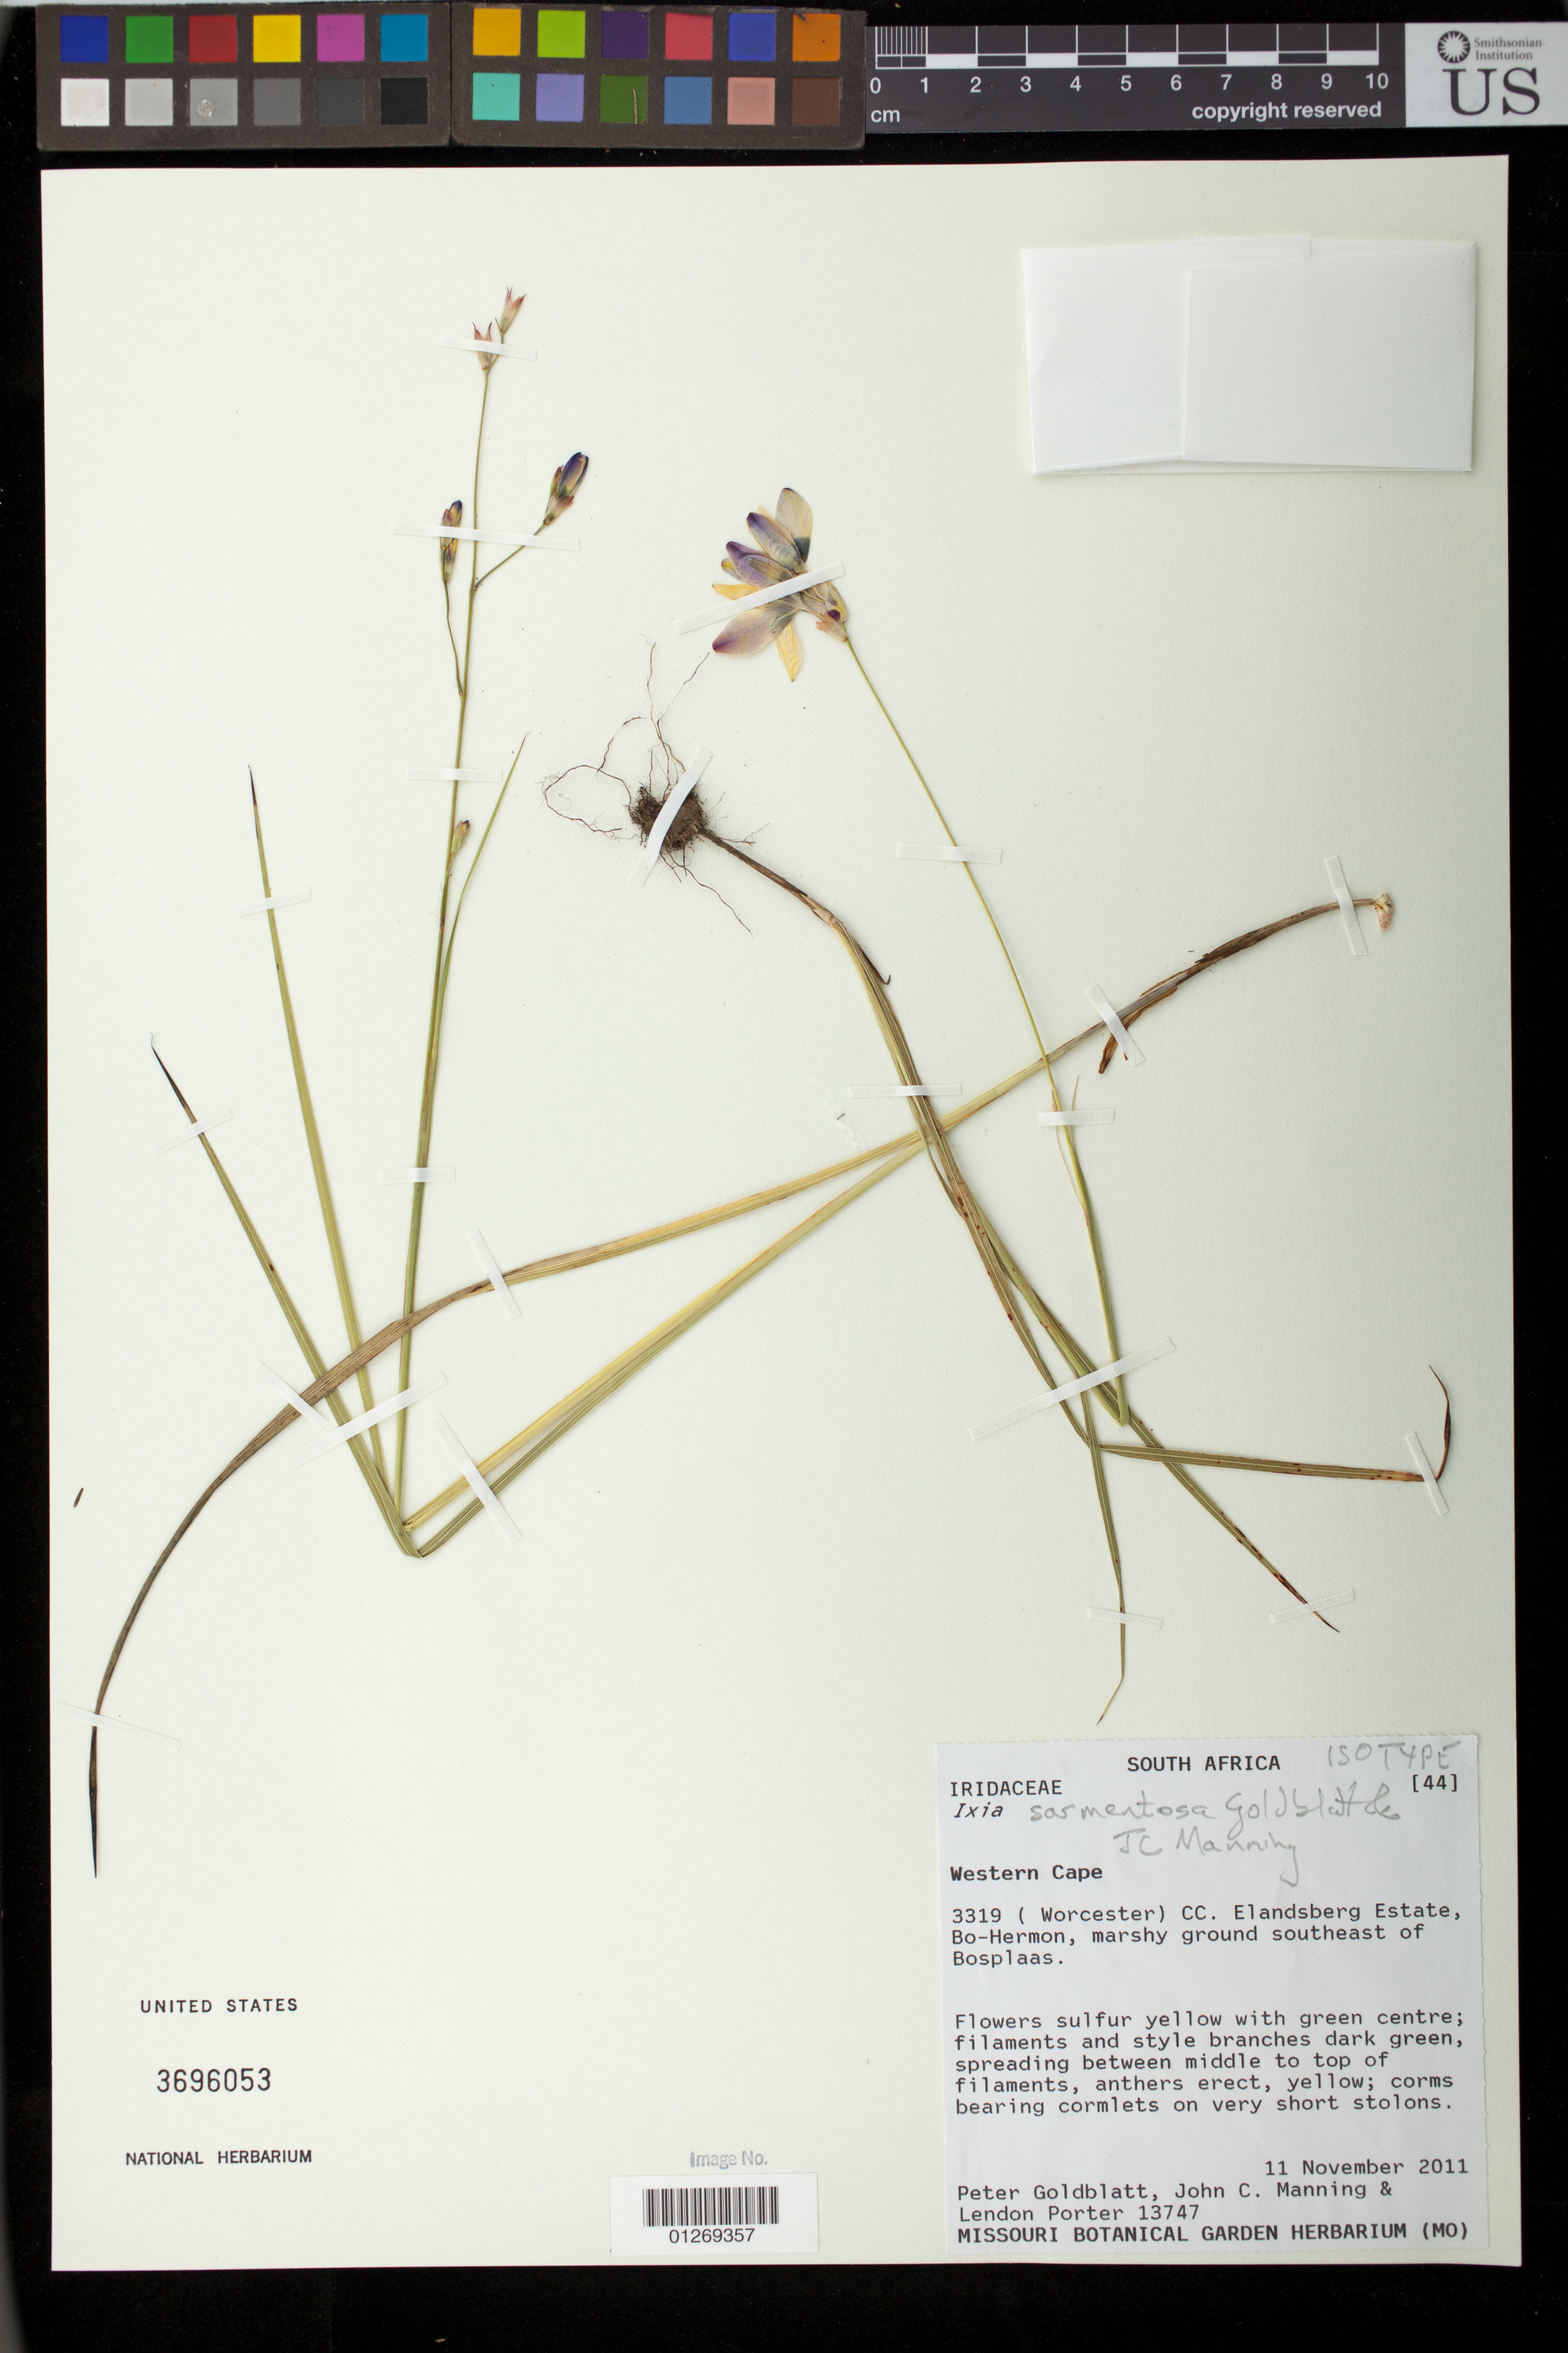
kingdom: Plantae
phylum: Tracheophyta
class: Liliopsida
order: Asparagales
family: Iridaceae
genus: Ixia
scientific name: Ixia sarmentosa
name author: Goldblatt & J.C. Manning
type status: Isotype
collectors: P. Goldblatt, J. C. Manning & L. J. Porter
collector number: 13747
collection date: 2011-11-11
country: South Africa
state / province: Western Cape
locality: Western Cape. 3319 (Worcester) CC. Elandsberg Estate, Bo-Hermon, marshy ground southeast of Bosplaas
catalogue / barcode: US 3696053